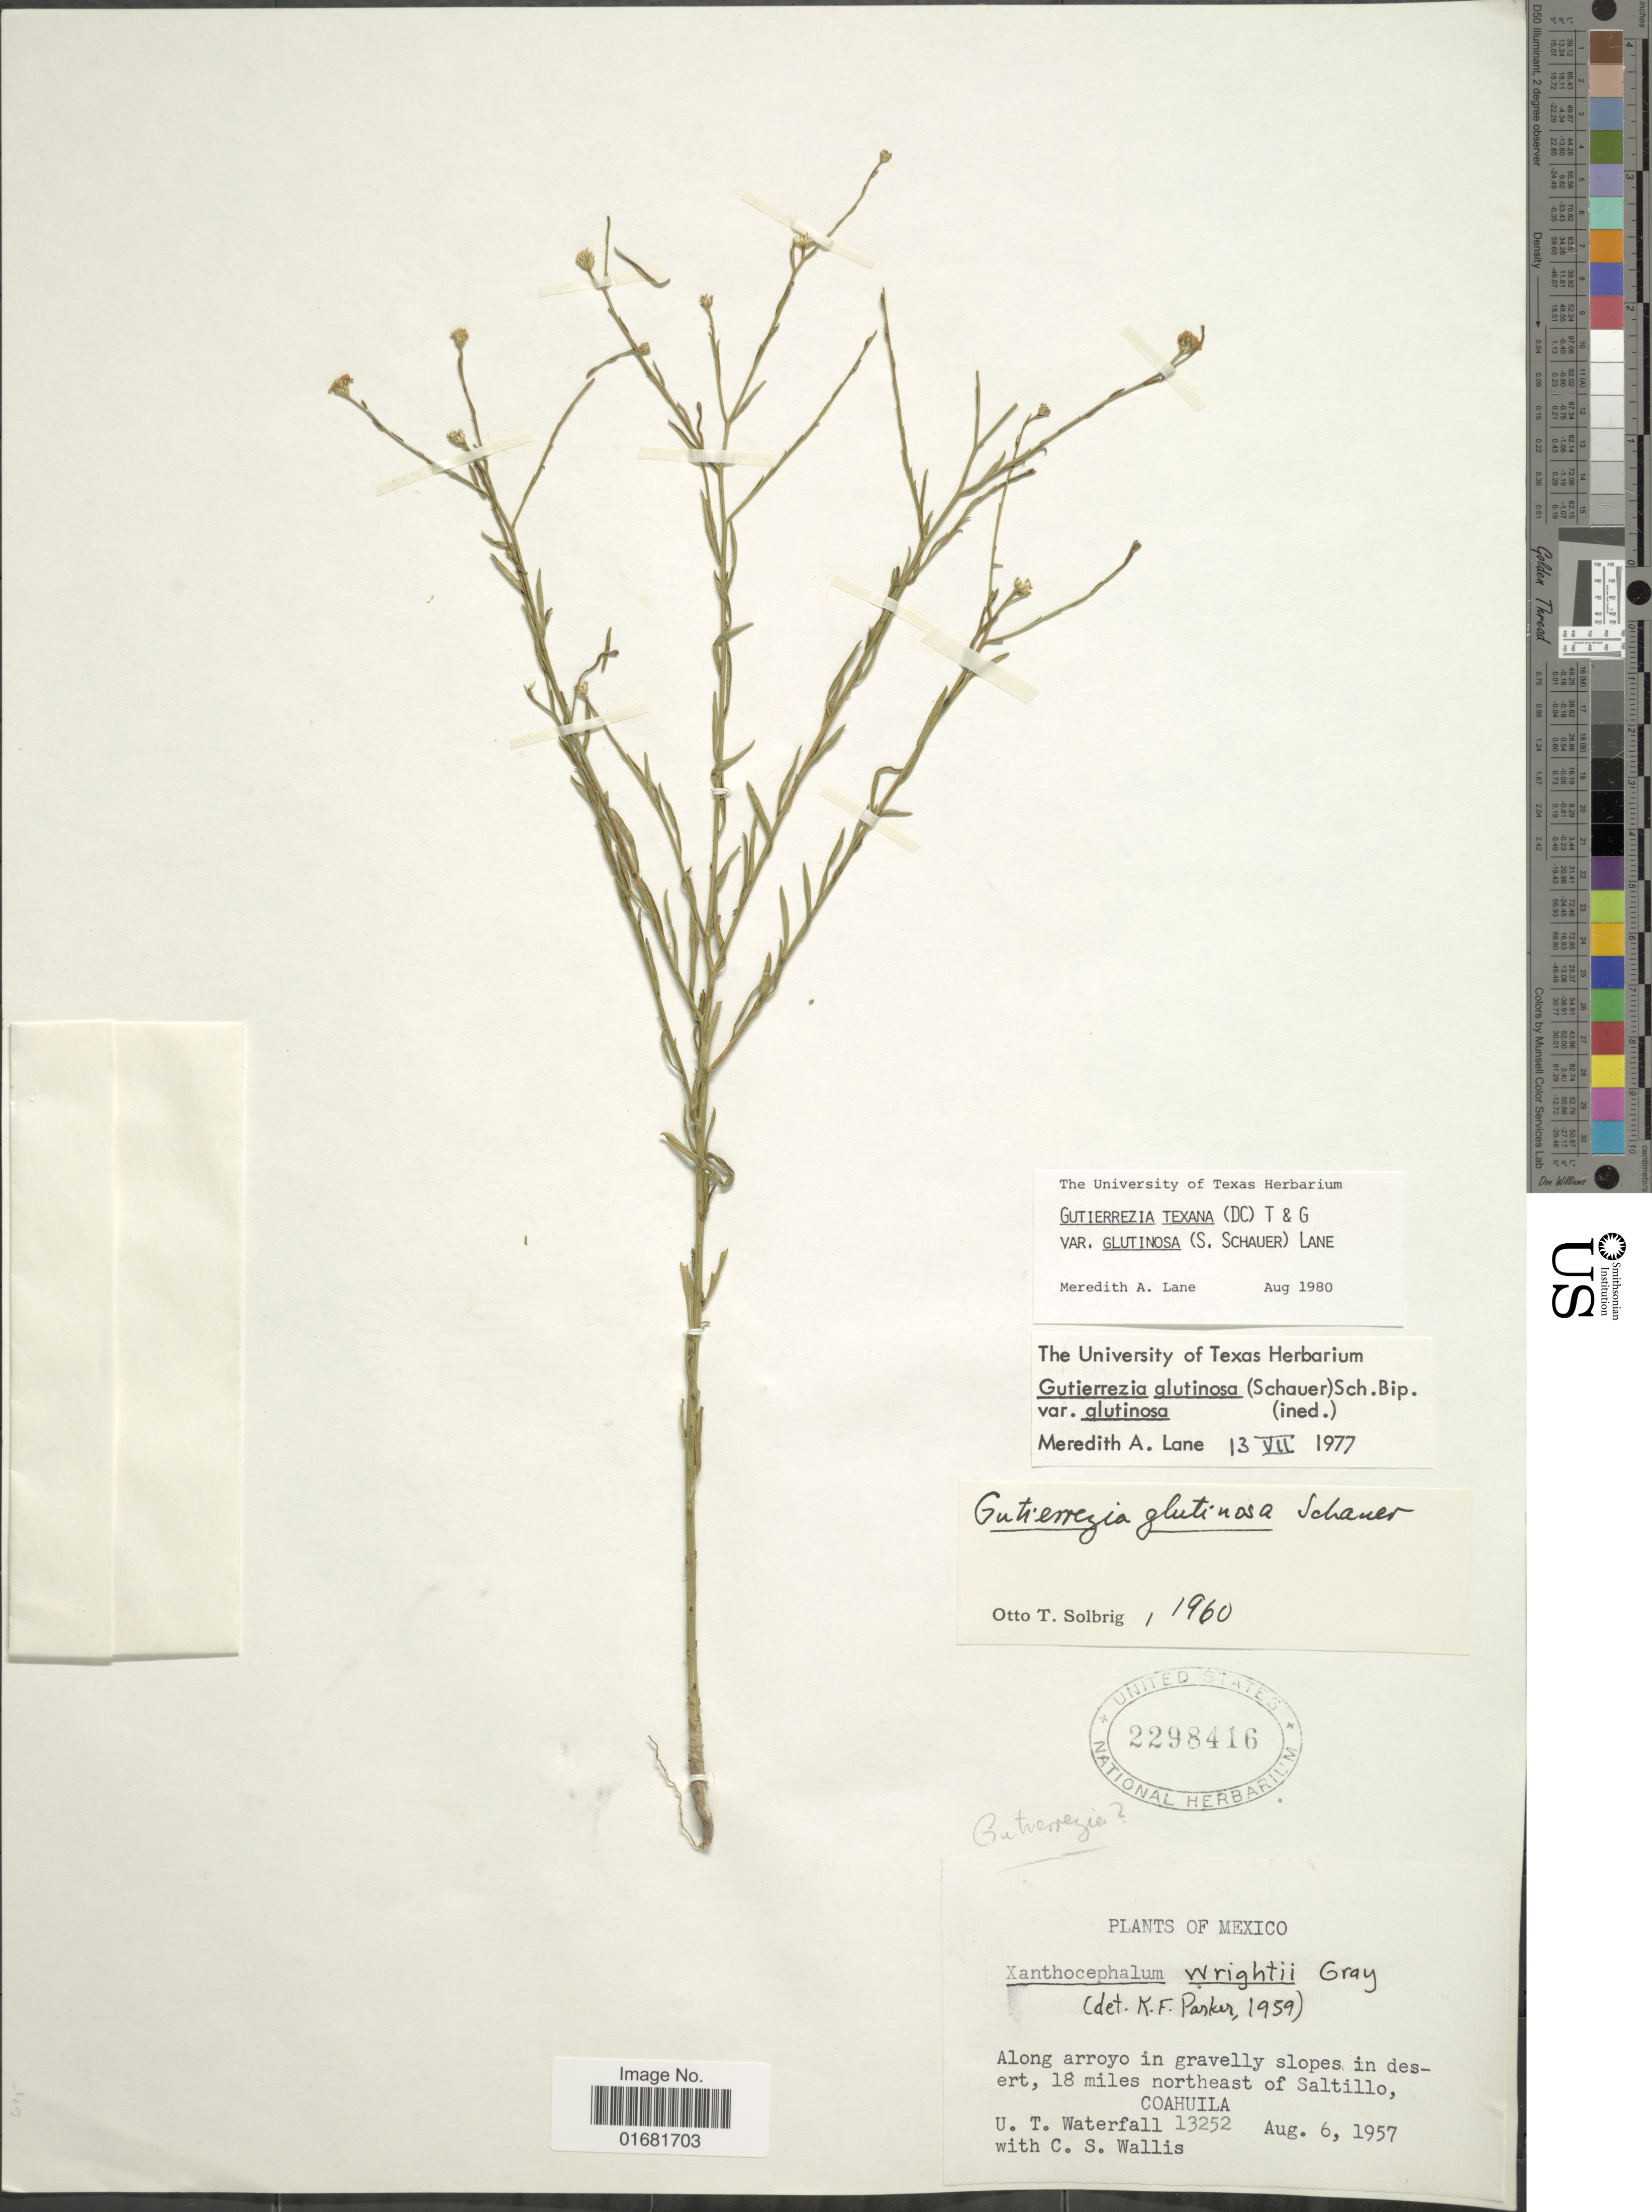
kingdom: Plantae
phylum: Tracheophyta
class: Magnoliopsida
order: Asterales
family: Asteraceae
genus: Gutierrezia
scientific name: Gutierrezia texana var. glutinosa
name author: (S. Schauer) M.A. Lane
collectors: U. T. Waterfall & C. S. Wallis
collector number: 13252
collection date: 1957-08-06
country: Mexico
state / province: Coahuila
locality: Along arroyo in gravelly slopes in desert, 18 miles northeast of Saltillo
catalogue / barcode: US 2298416